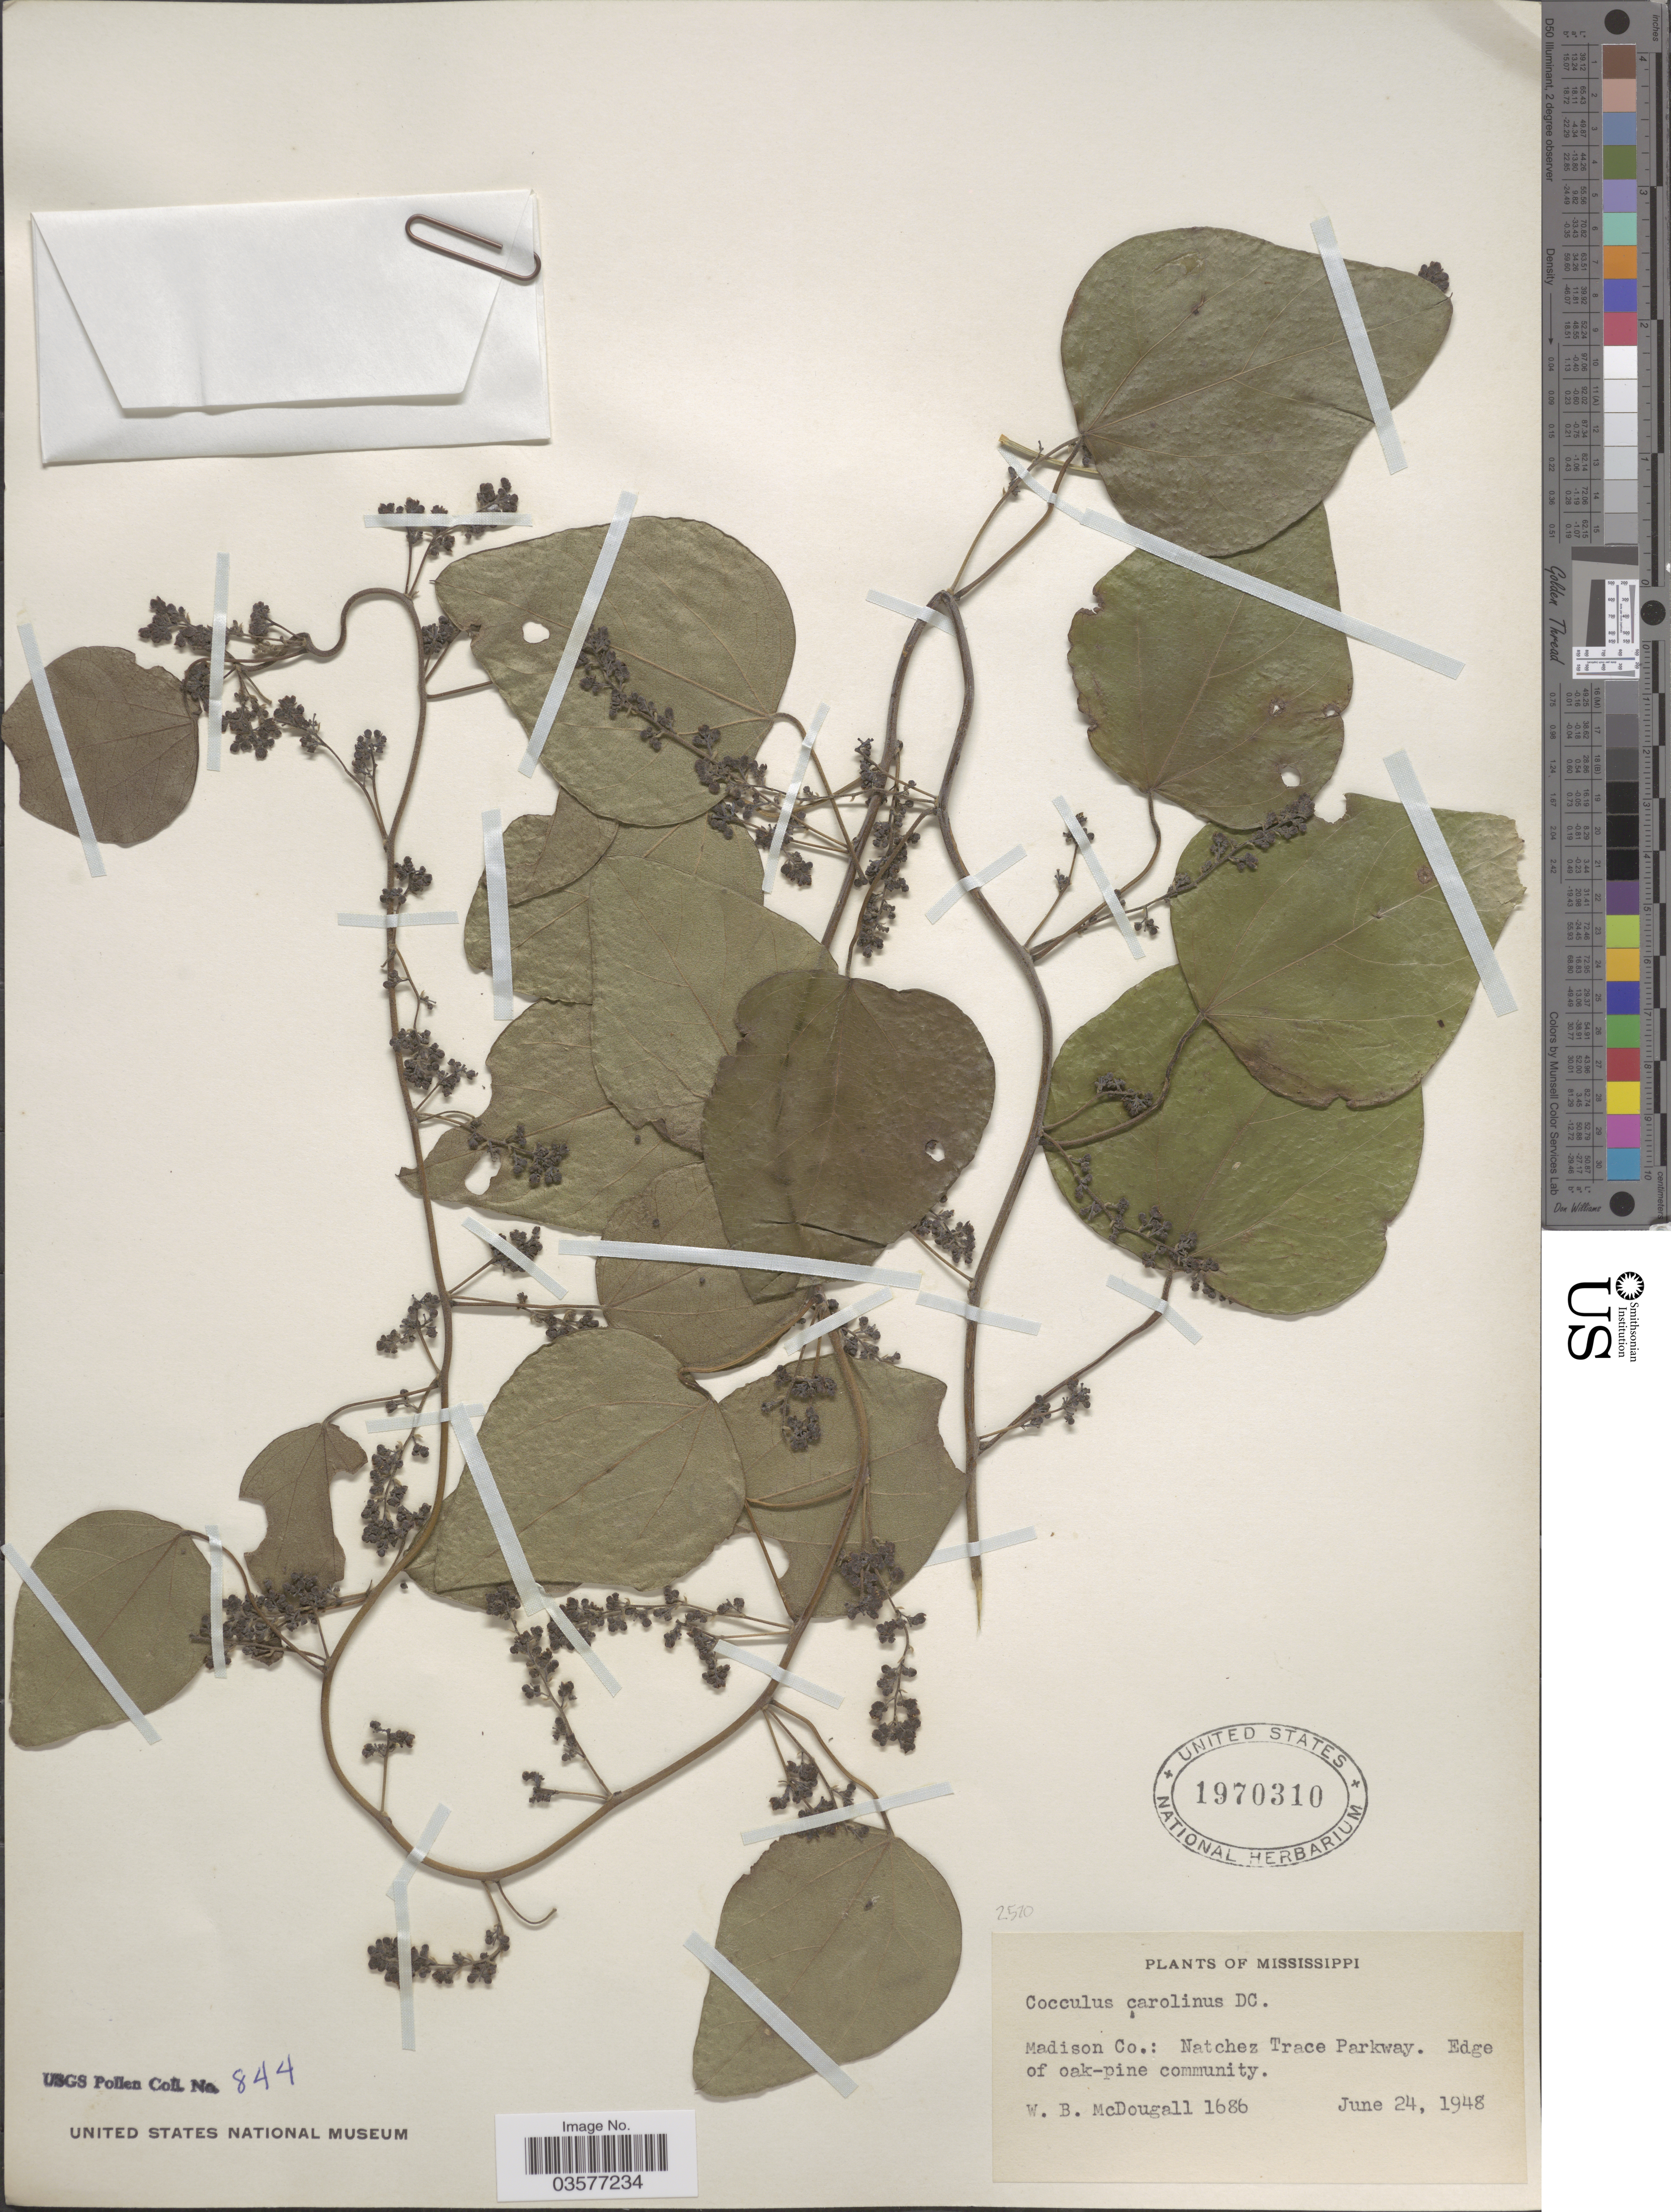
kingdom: Plantae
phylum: Tracheophyta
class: Magnoliopsida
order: Ranunculales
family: Menispermaceae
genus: Cocculus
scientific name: Cocculus carolinus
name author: (L.) DC.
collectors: W. B. McDougall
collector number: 1686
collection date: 1948-06-24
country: United States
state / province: Mississippi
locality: Madison Co.: Natchez Trace Parkway.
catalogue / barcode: US 1970310